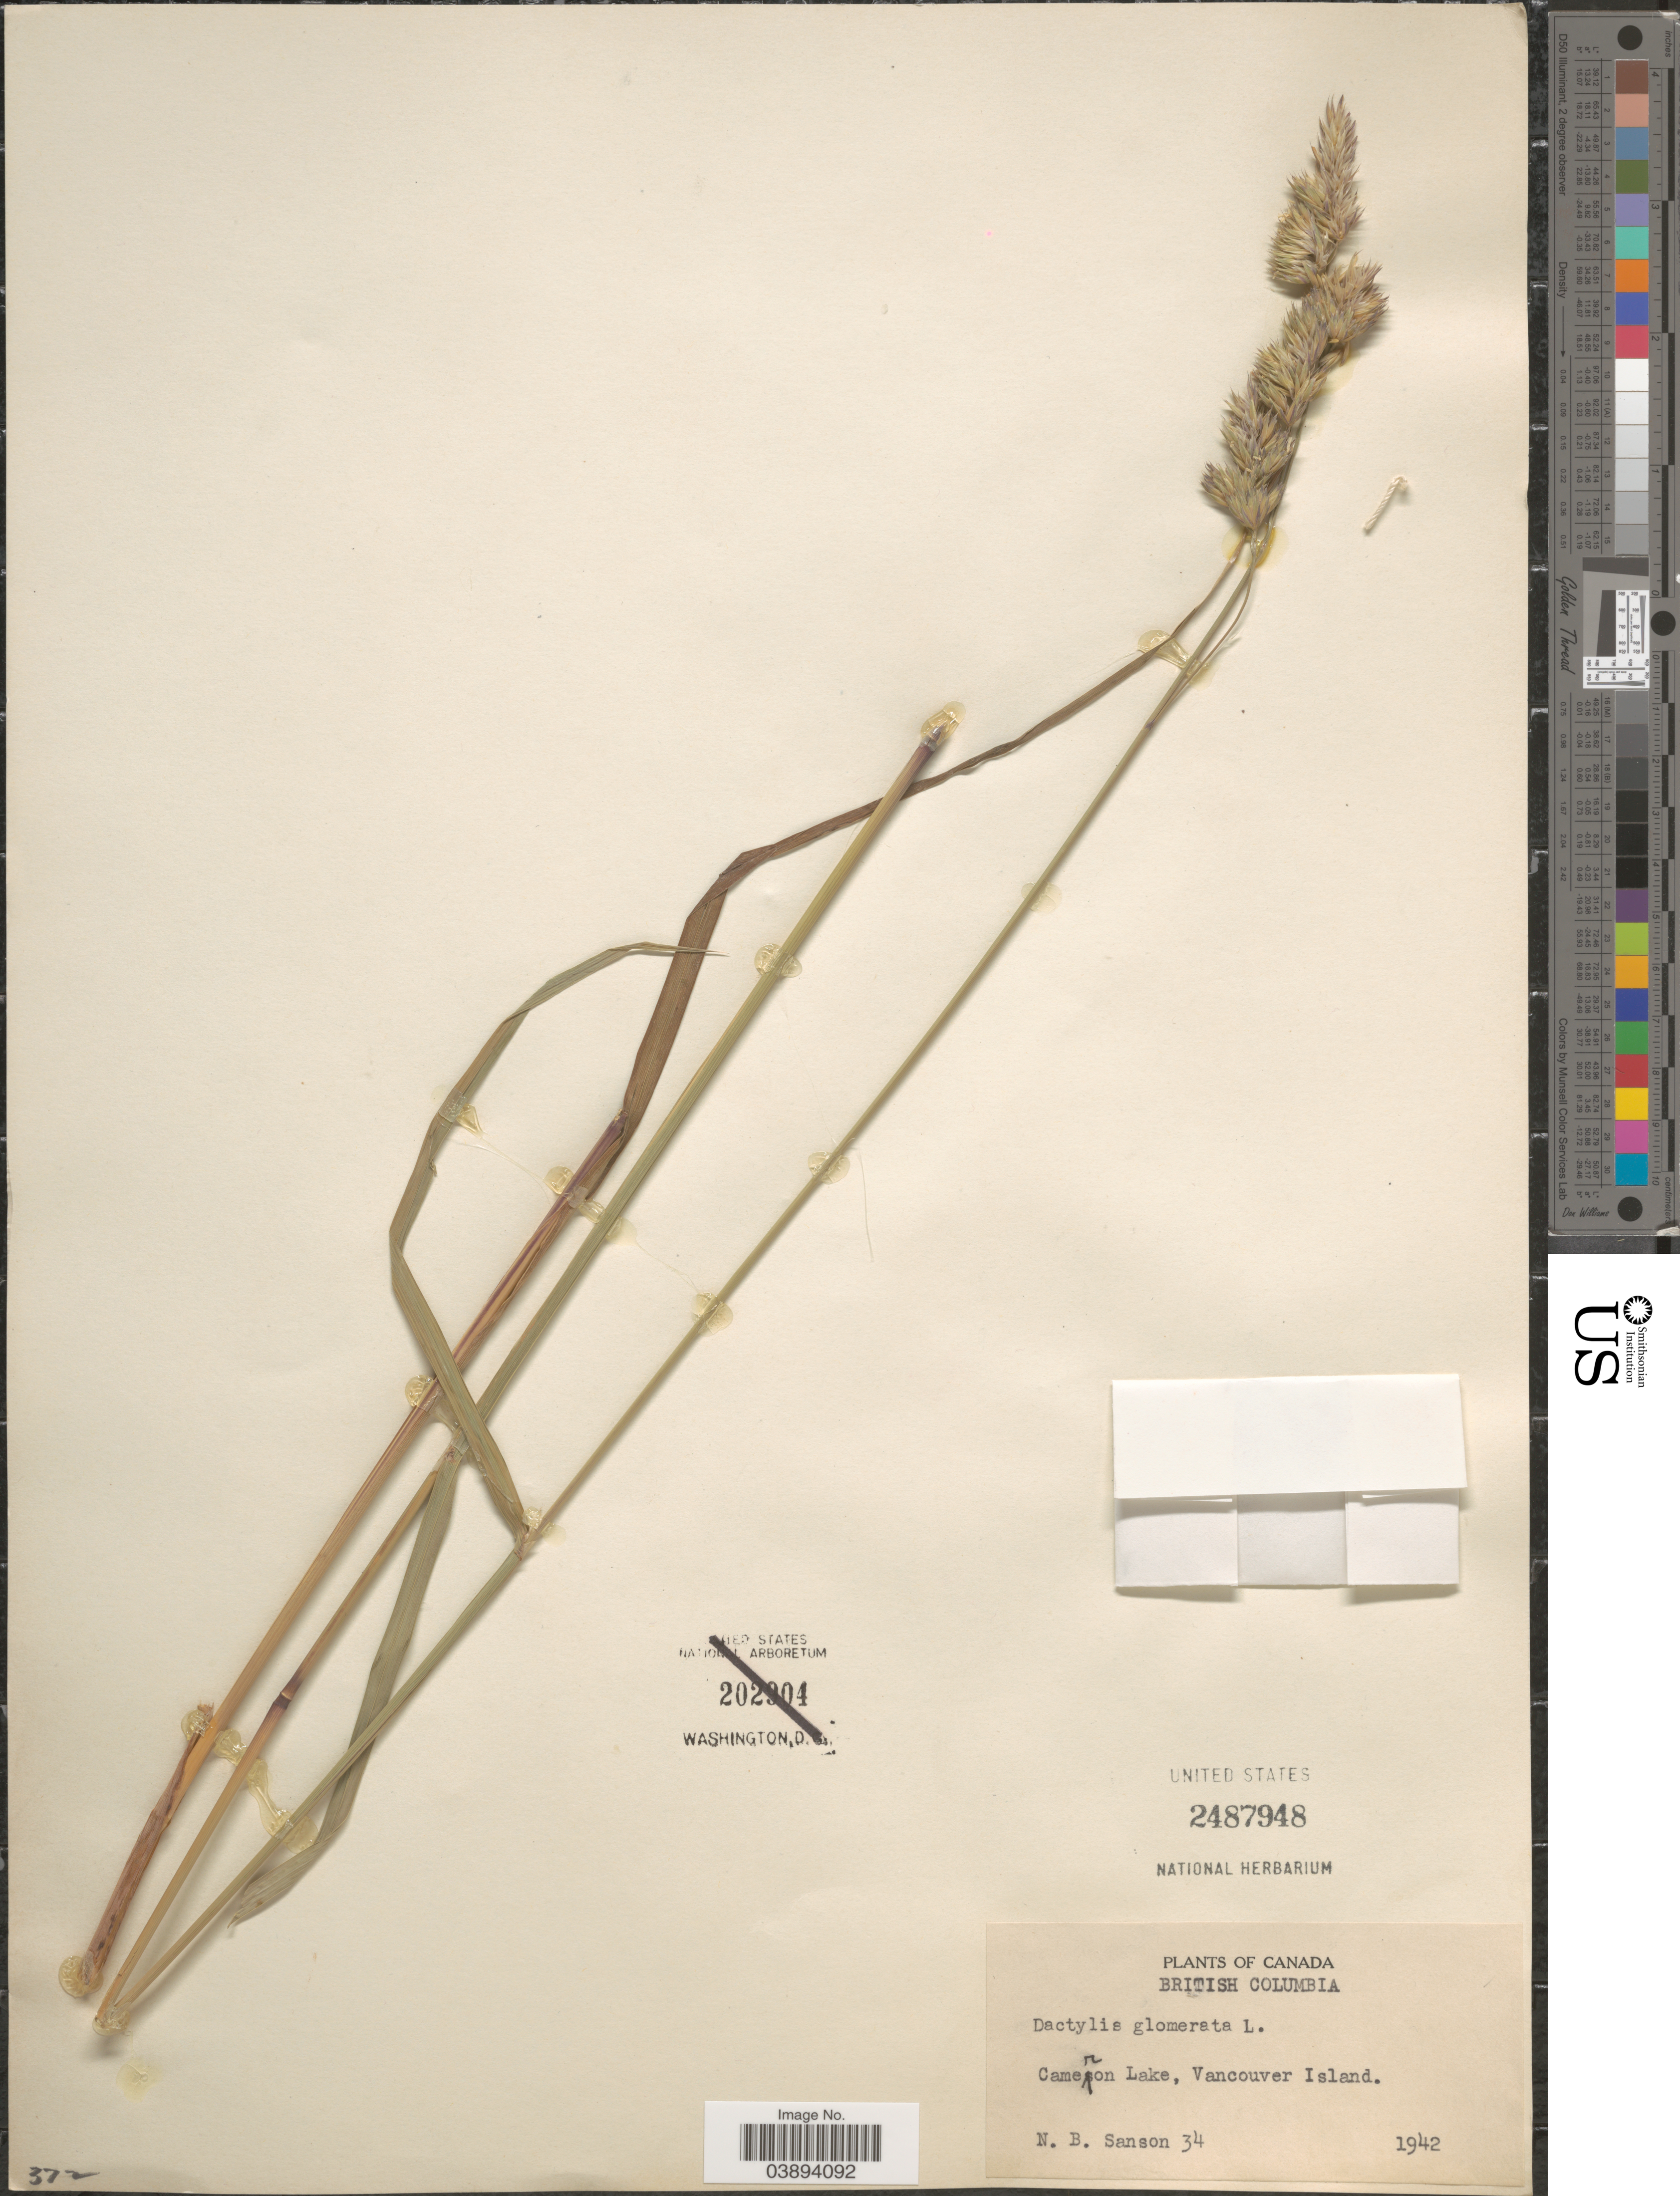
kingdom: Plantae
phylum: Tracheophyta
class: Liliopsida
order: Poales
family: Poaceae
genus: Dactylis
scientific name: Dactylis glomerata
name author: L.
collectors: N. Sanson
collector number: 34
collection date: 1942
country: Canada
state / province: British Columbia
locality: Cameron Lake, Vancouver Island.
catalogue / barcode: US 2487948